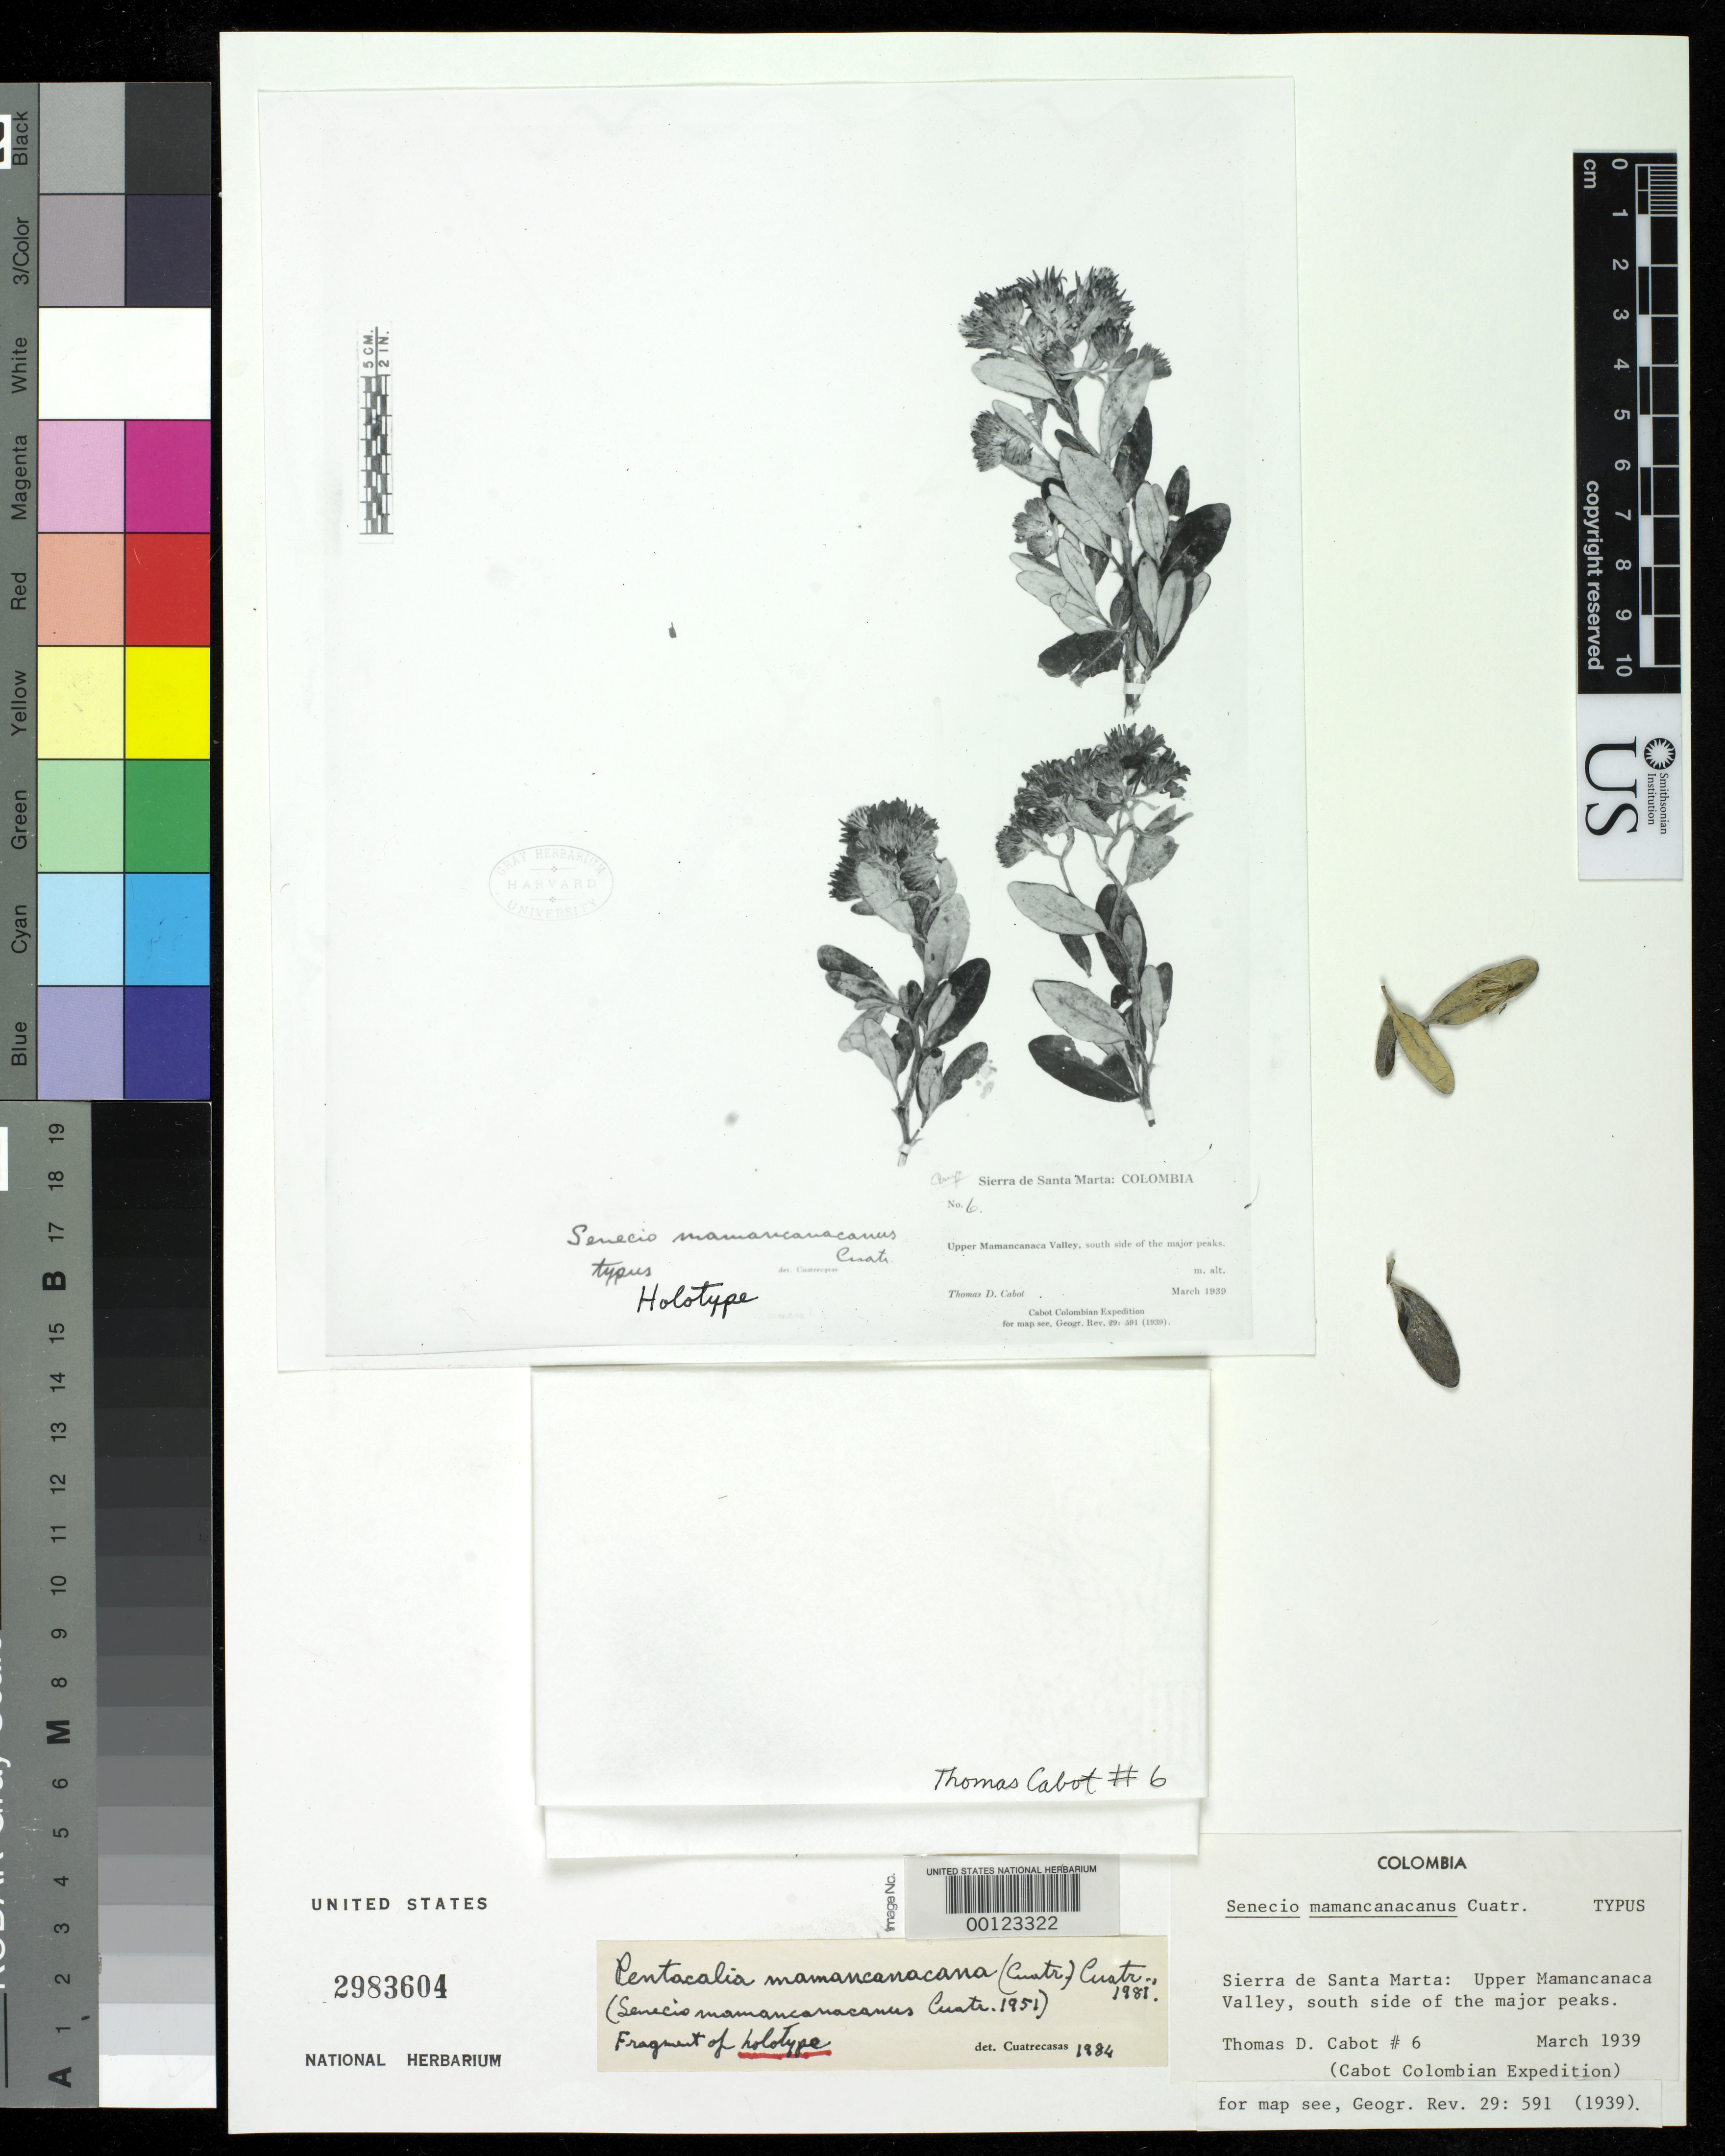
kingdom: Plantae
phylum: Tracheophyta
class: Magnoliopsida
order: Asterales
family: Asteraceae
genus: Senecio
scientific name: Senecio mamancanacanus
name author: Cuatrec.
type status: Type Fragment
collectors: T. Cabot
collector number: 6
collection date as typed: Mar 1939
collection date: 1939-03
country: Colombia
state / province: Magdalena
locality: Sierra Nevada de Santa Marta, upper MamanCanaca Valley, S side.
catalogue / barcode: US 2983604